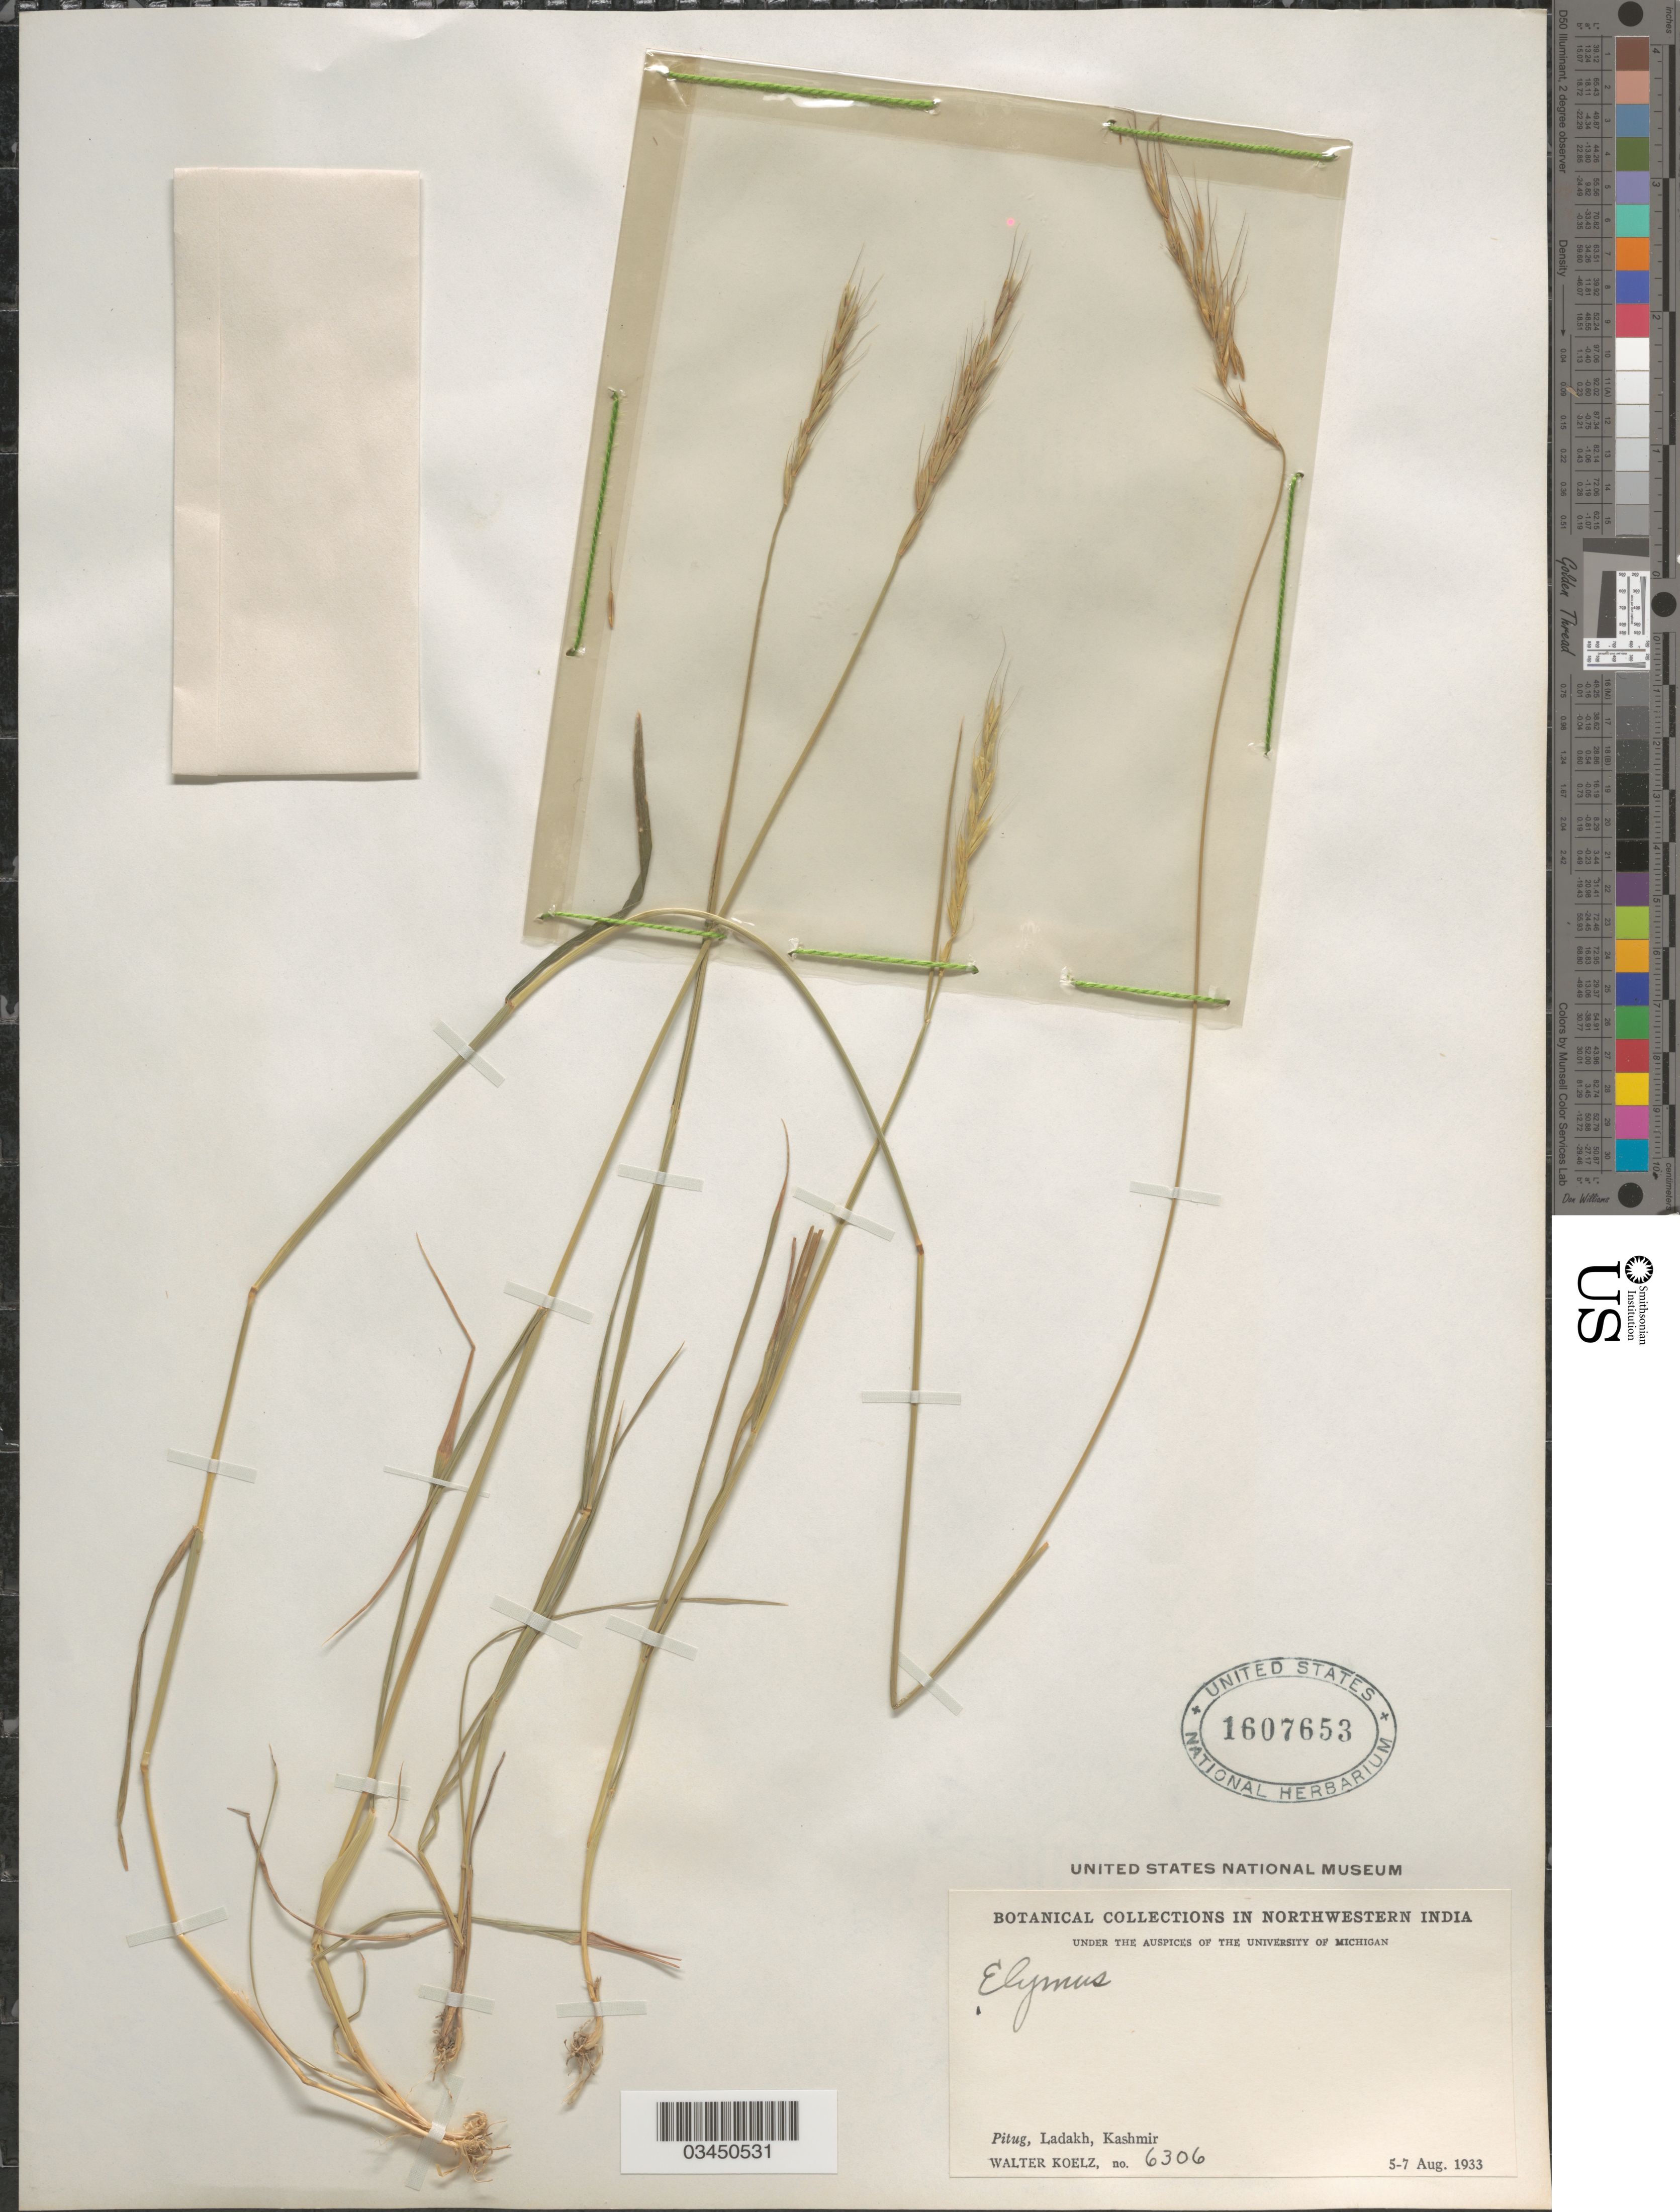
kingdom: Plantae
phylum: Tracheophyta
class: Liliopsida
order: Poales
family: Poaceae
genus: Elymus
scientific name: Elymus nutans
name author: Griseb.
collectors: W. N. Koelz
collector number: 6306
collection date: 1933-08-05/1933-08-07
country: India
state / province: Jammu and Kashmir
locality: Northwestern India. Pitug, Ladakh, Kashmir.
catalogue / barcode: US 1607653